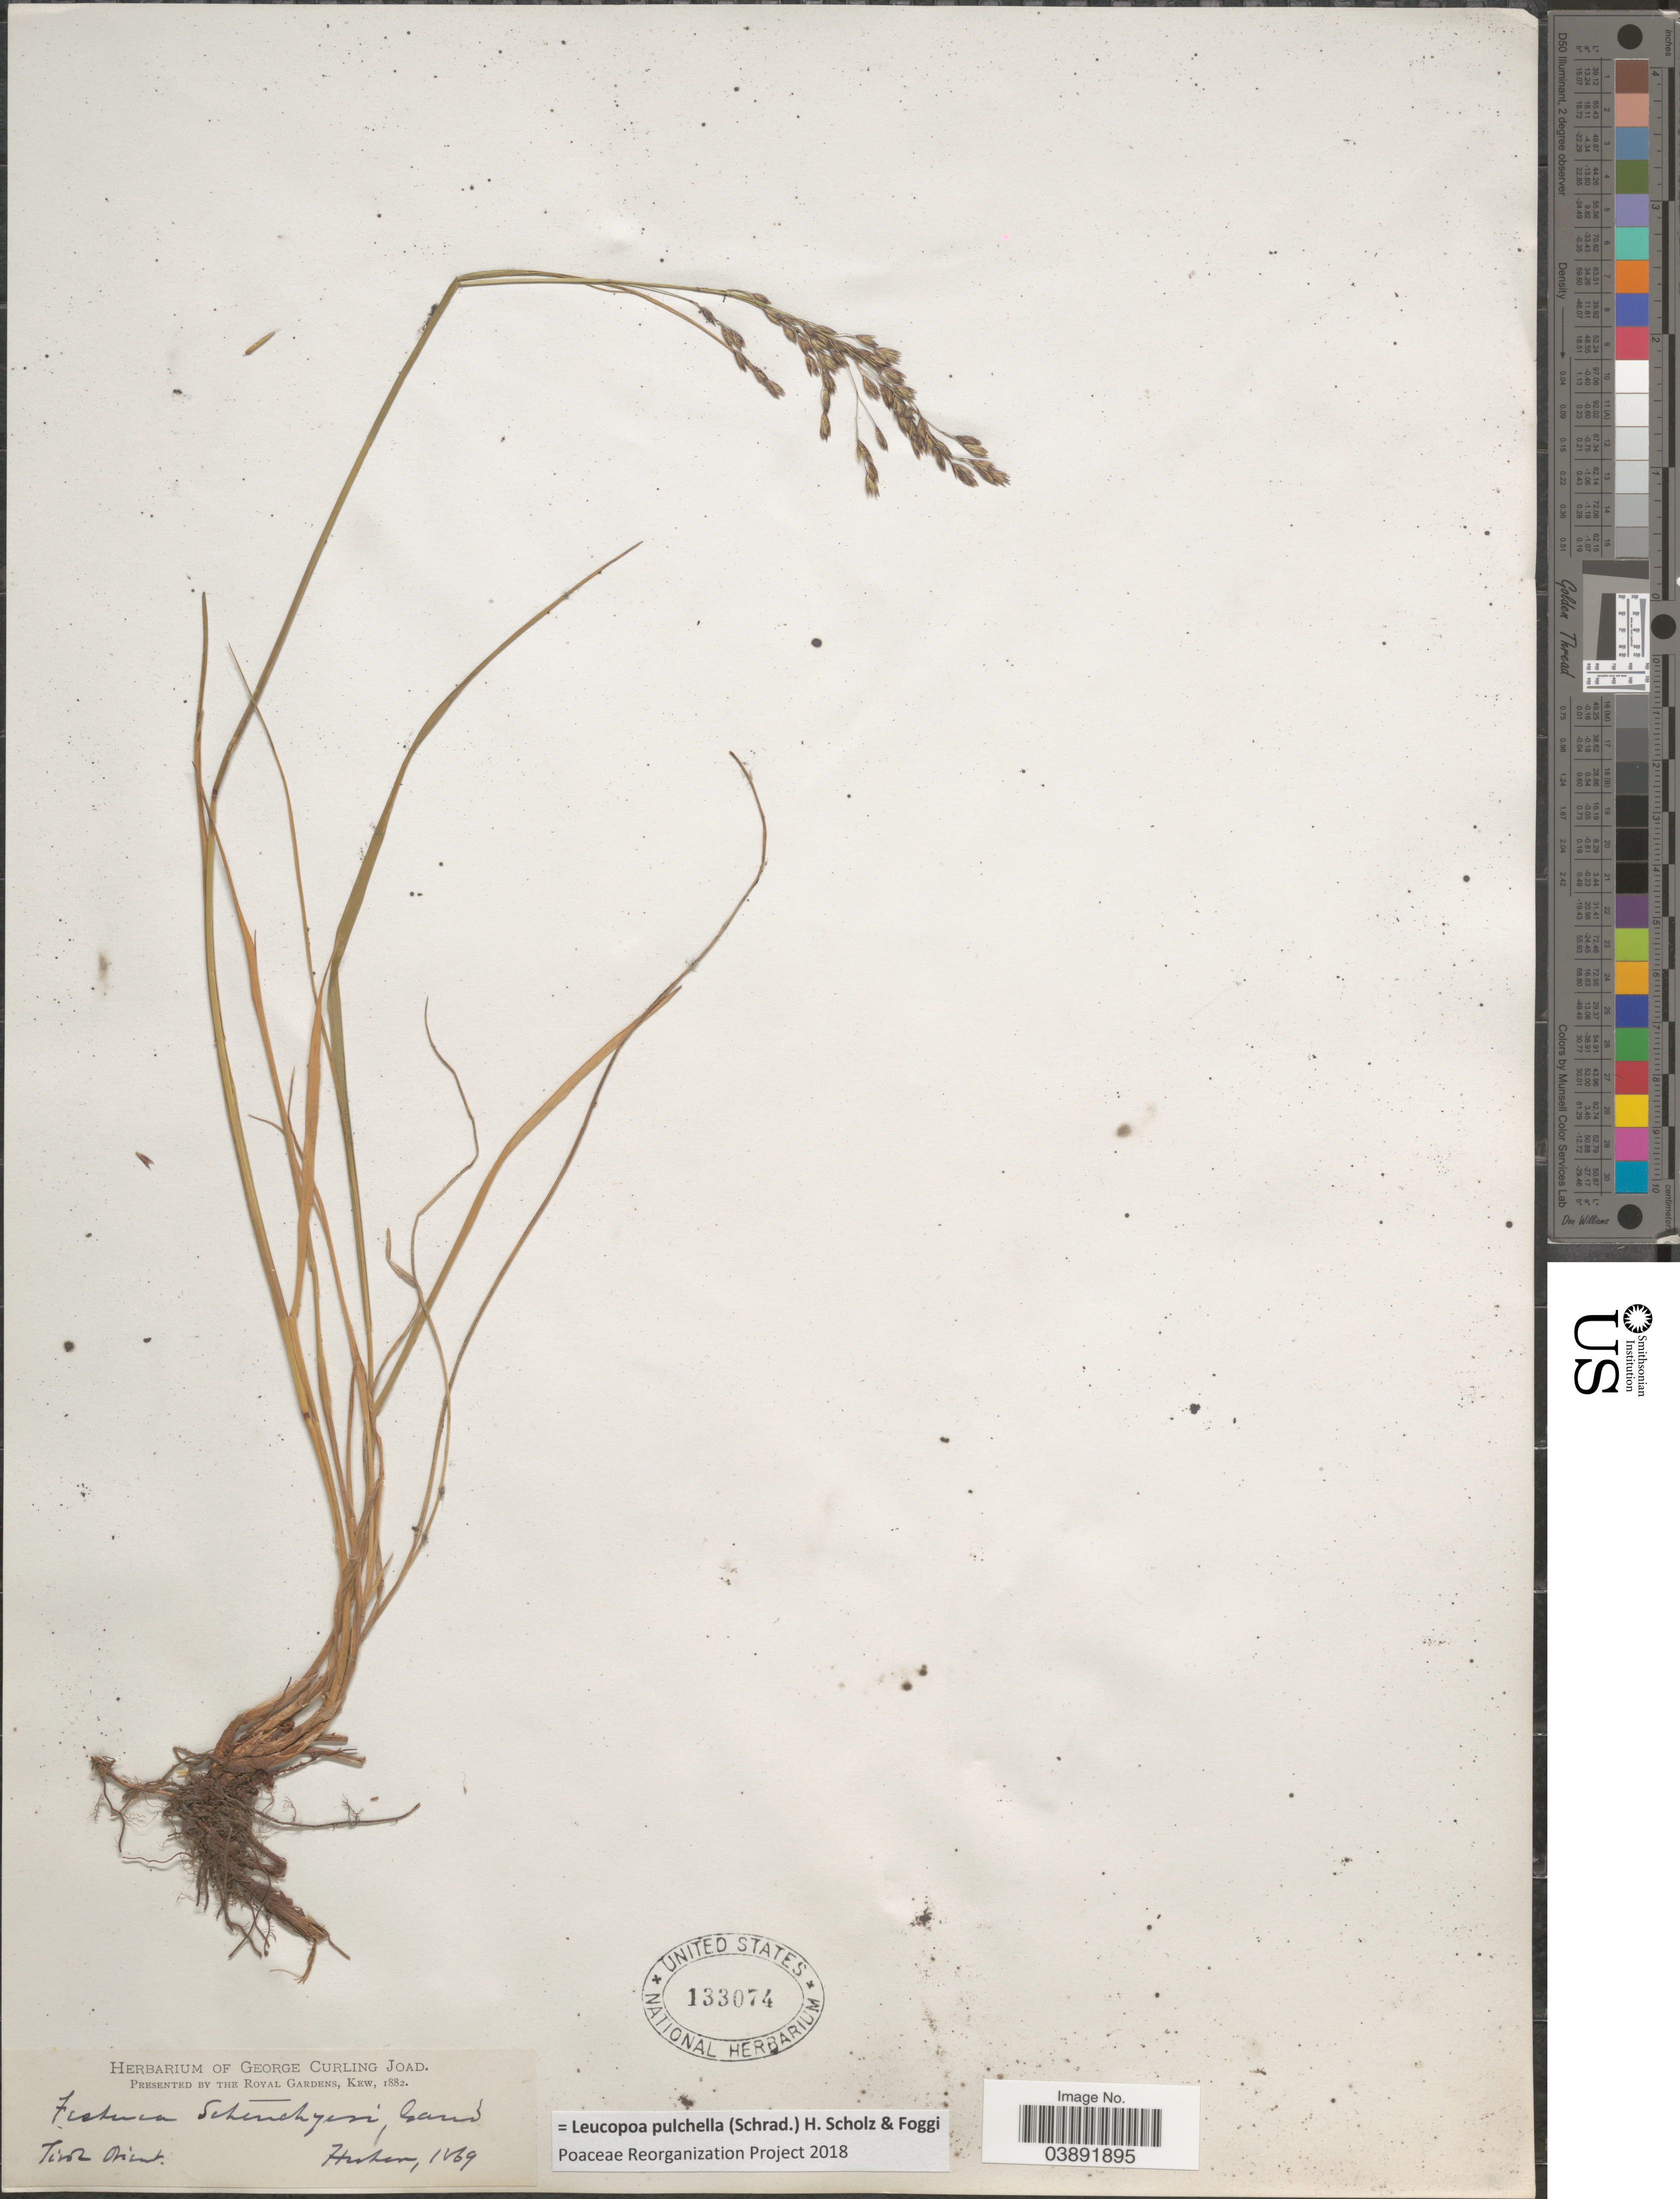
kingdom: Plantae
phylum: Tracheophyta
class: Liliopsida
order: Poales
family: Poaceae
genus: Leucopoa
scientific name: Leucopoa pulchella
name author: (Schrad.) H. Scholz & Foggi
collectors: -. Huter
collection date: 1869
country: Austria / Italy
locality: Tirol Orient.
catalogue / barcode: US 133074